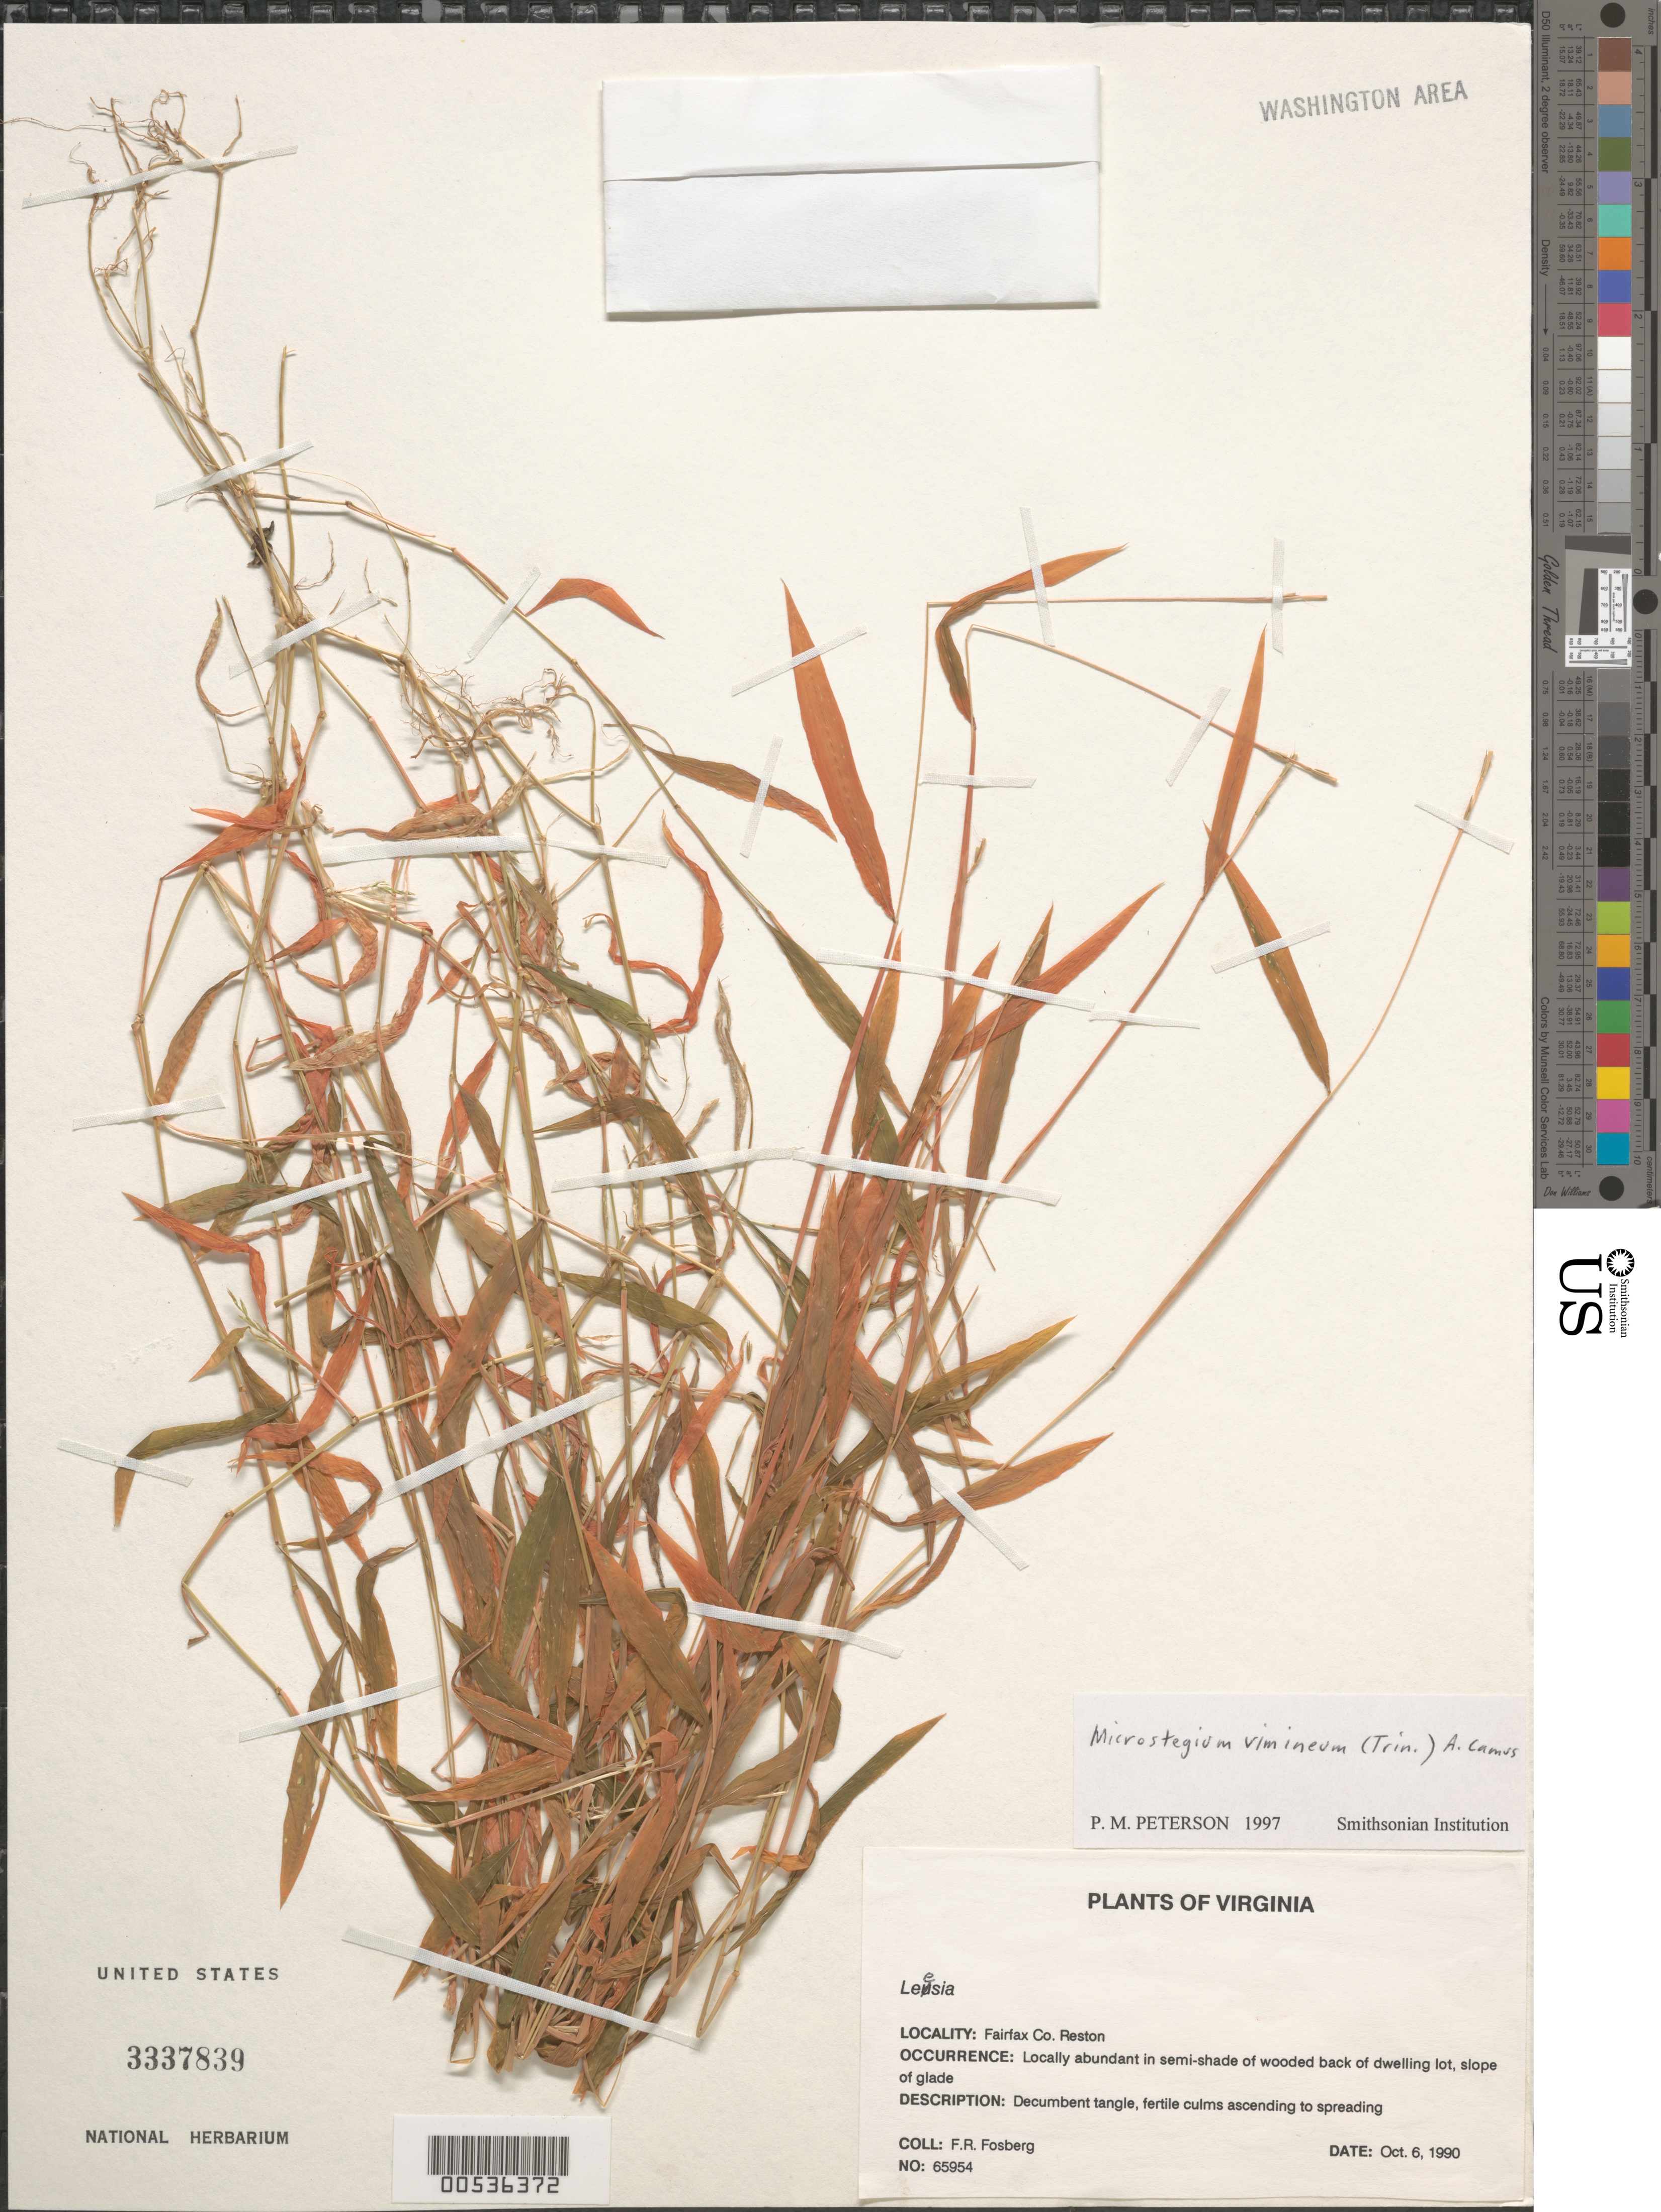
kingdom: Plantae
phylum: Tracheophyta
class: Liliopsida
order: Poales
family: Poaceae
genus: Microstegium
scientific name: Microstegium vimineum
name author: (Trin.) A. Camus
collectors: F. R. Fosberg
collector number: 65954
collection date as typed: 06 Oct 1990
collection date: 1990-10-06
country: United States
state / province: Virginia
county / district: Fairfax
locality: Reston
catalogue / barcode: US 3337839